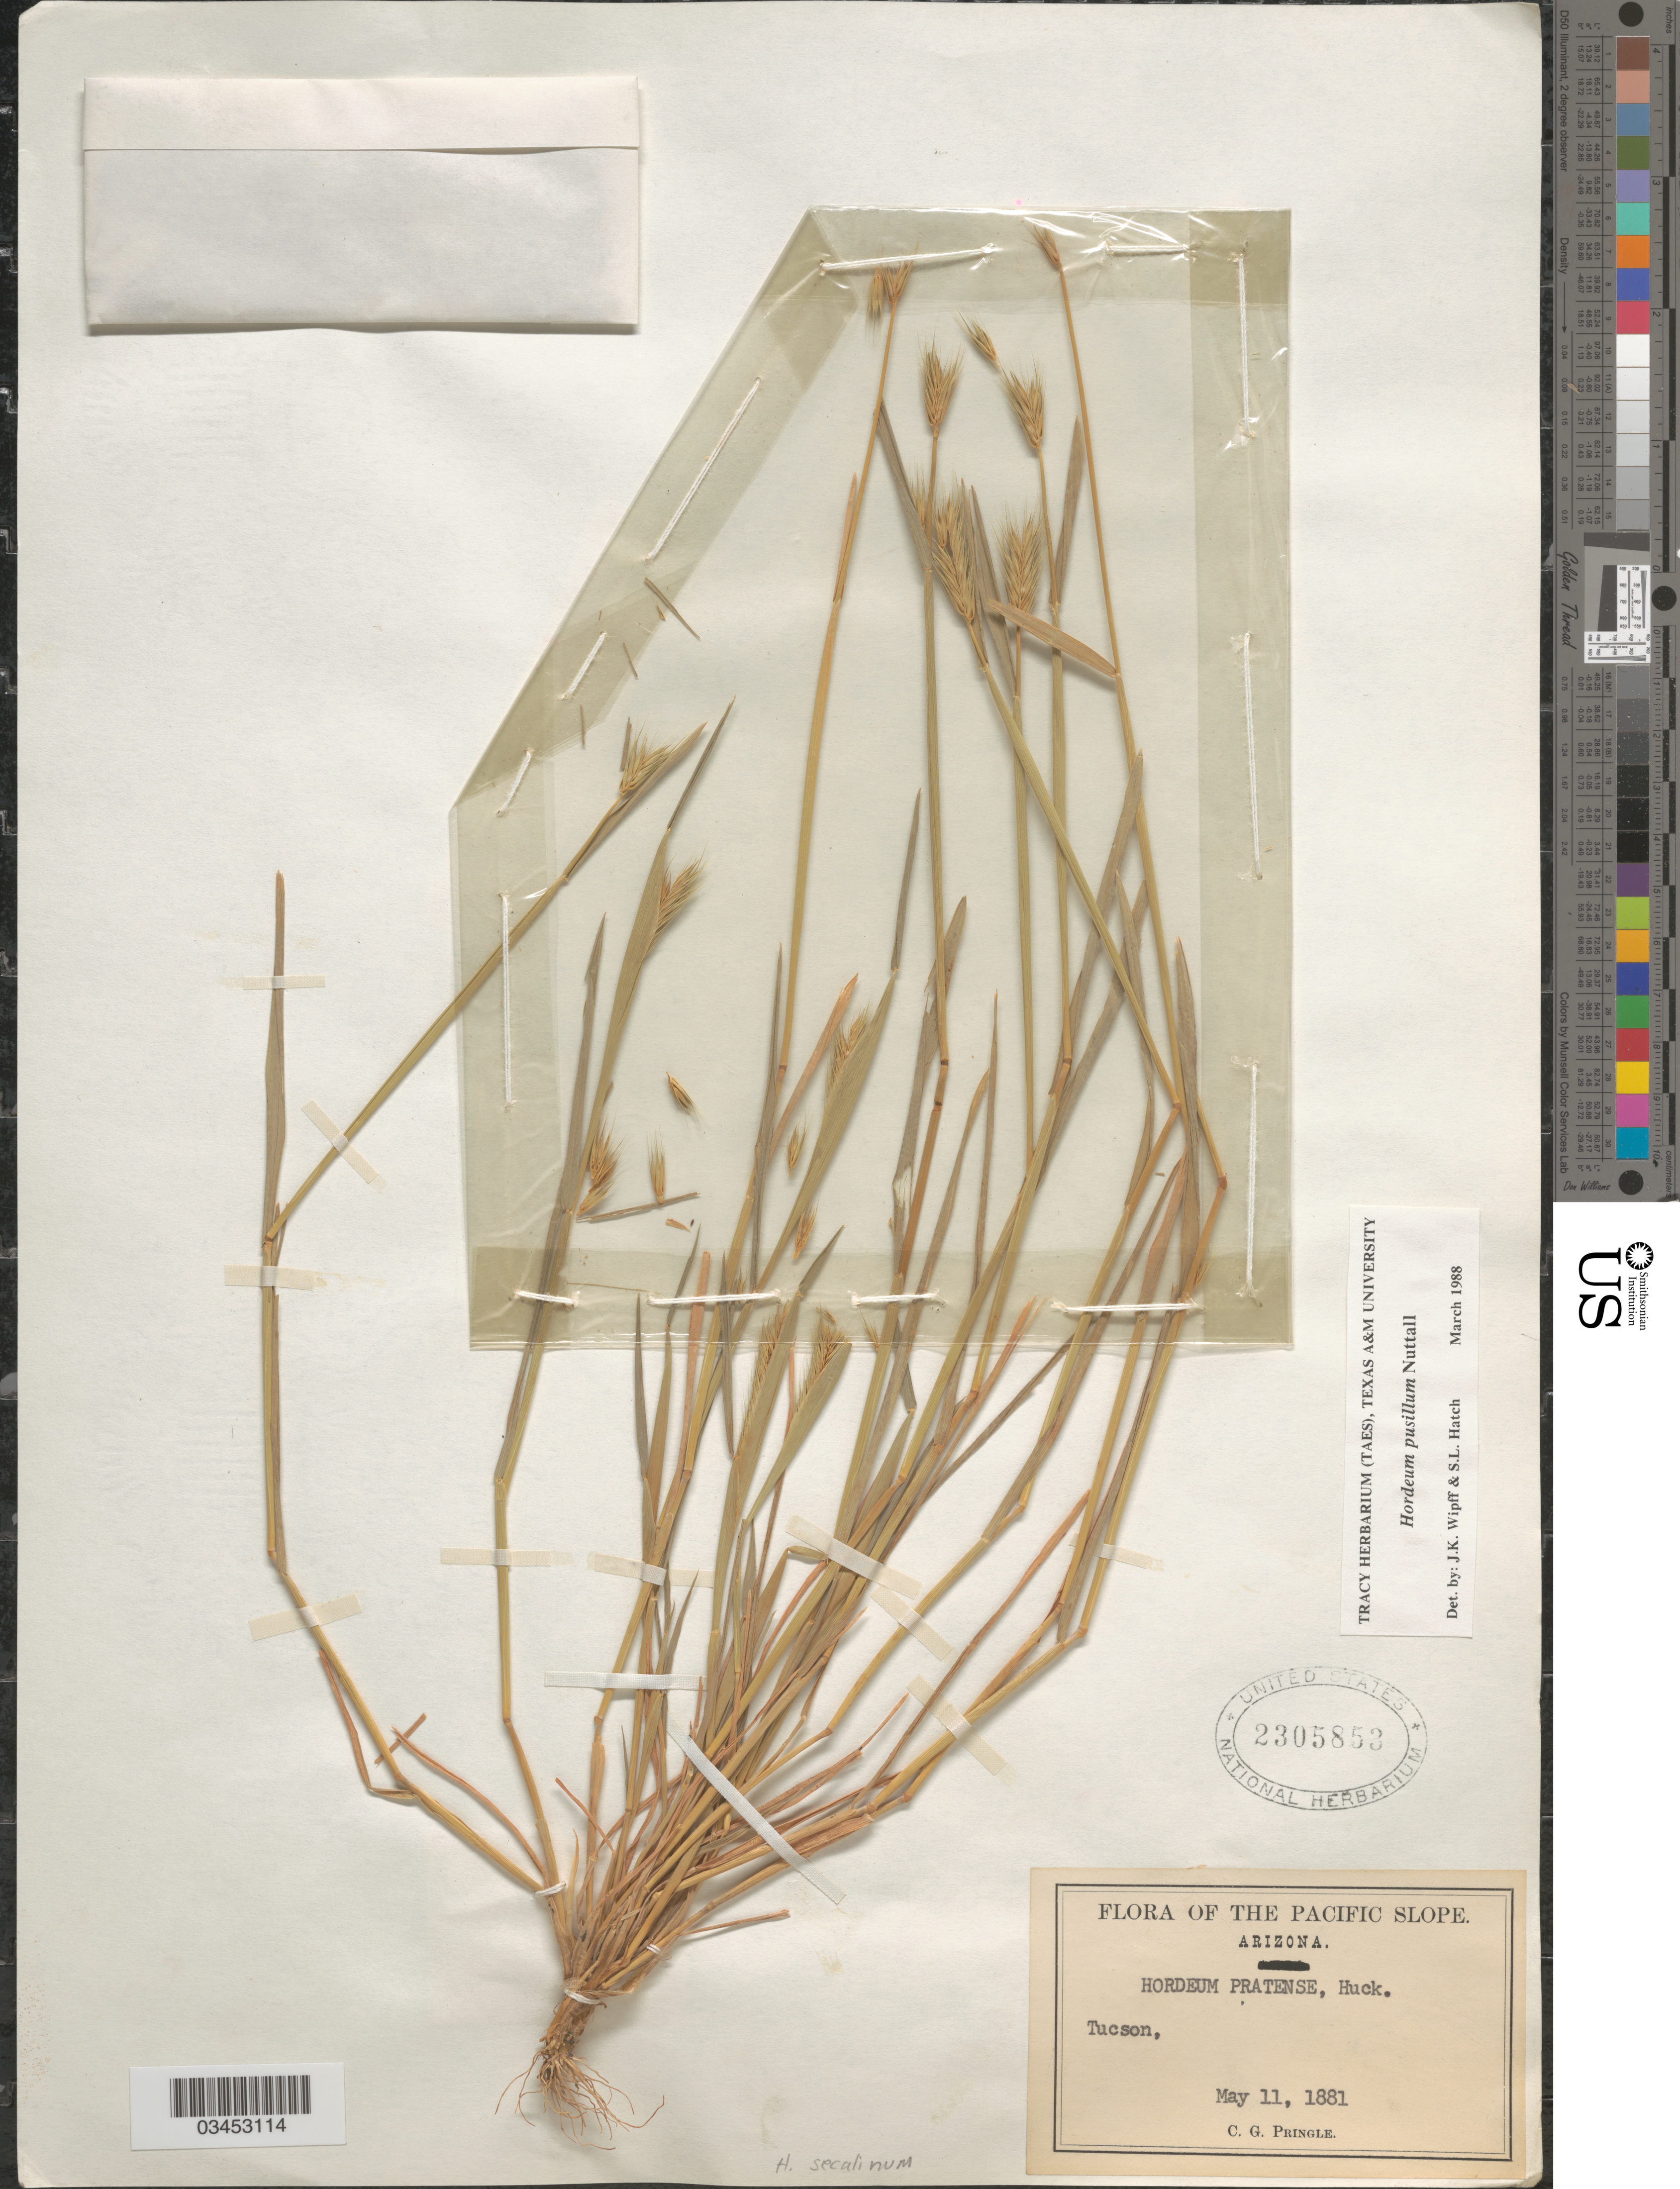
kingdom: Plantae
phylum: Tracheophyta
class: Liliopsida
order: Poales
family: Poaceae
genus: Hordeum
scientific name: Hordeum pusillum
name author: Nutt.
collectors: C. G. Pringle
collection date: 1881-05-11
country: United States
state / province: Arizona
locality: The Pacific Slope. Tucson.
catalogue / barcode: US 2305853